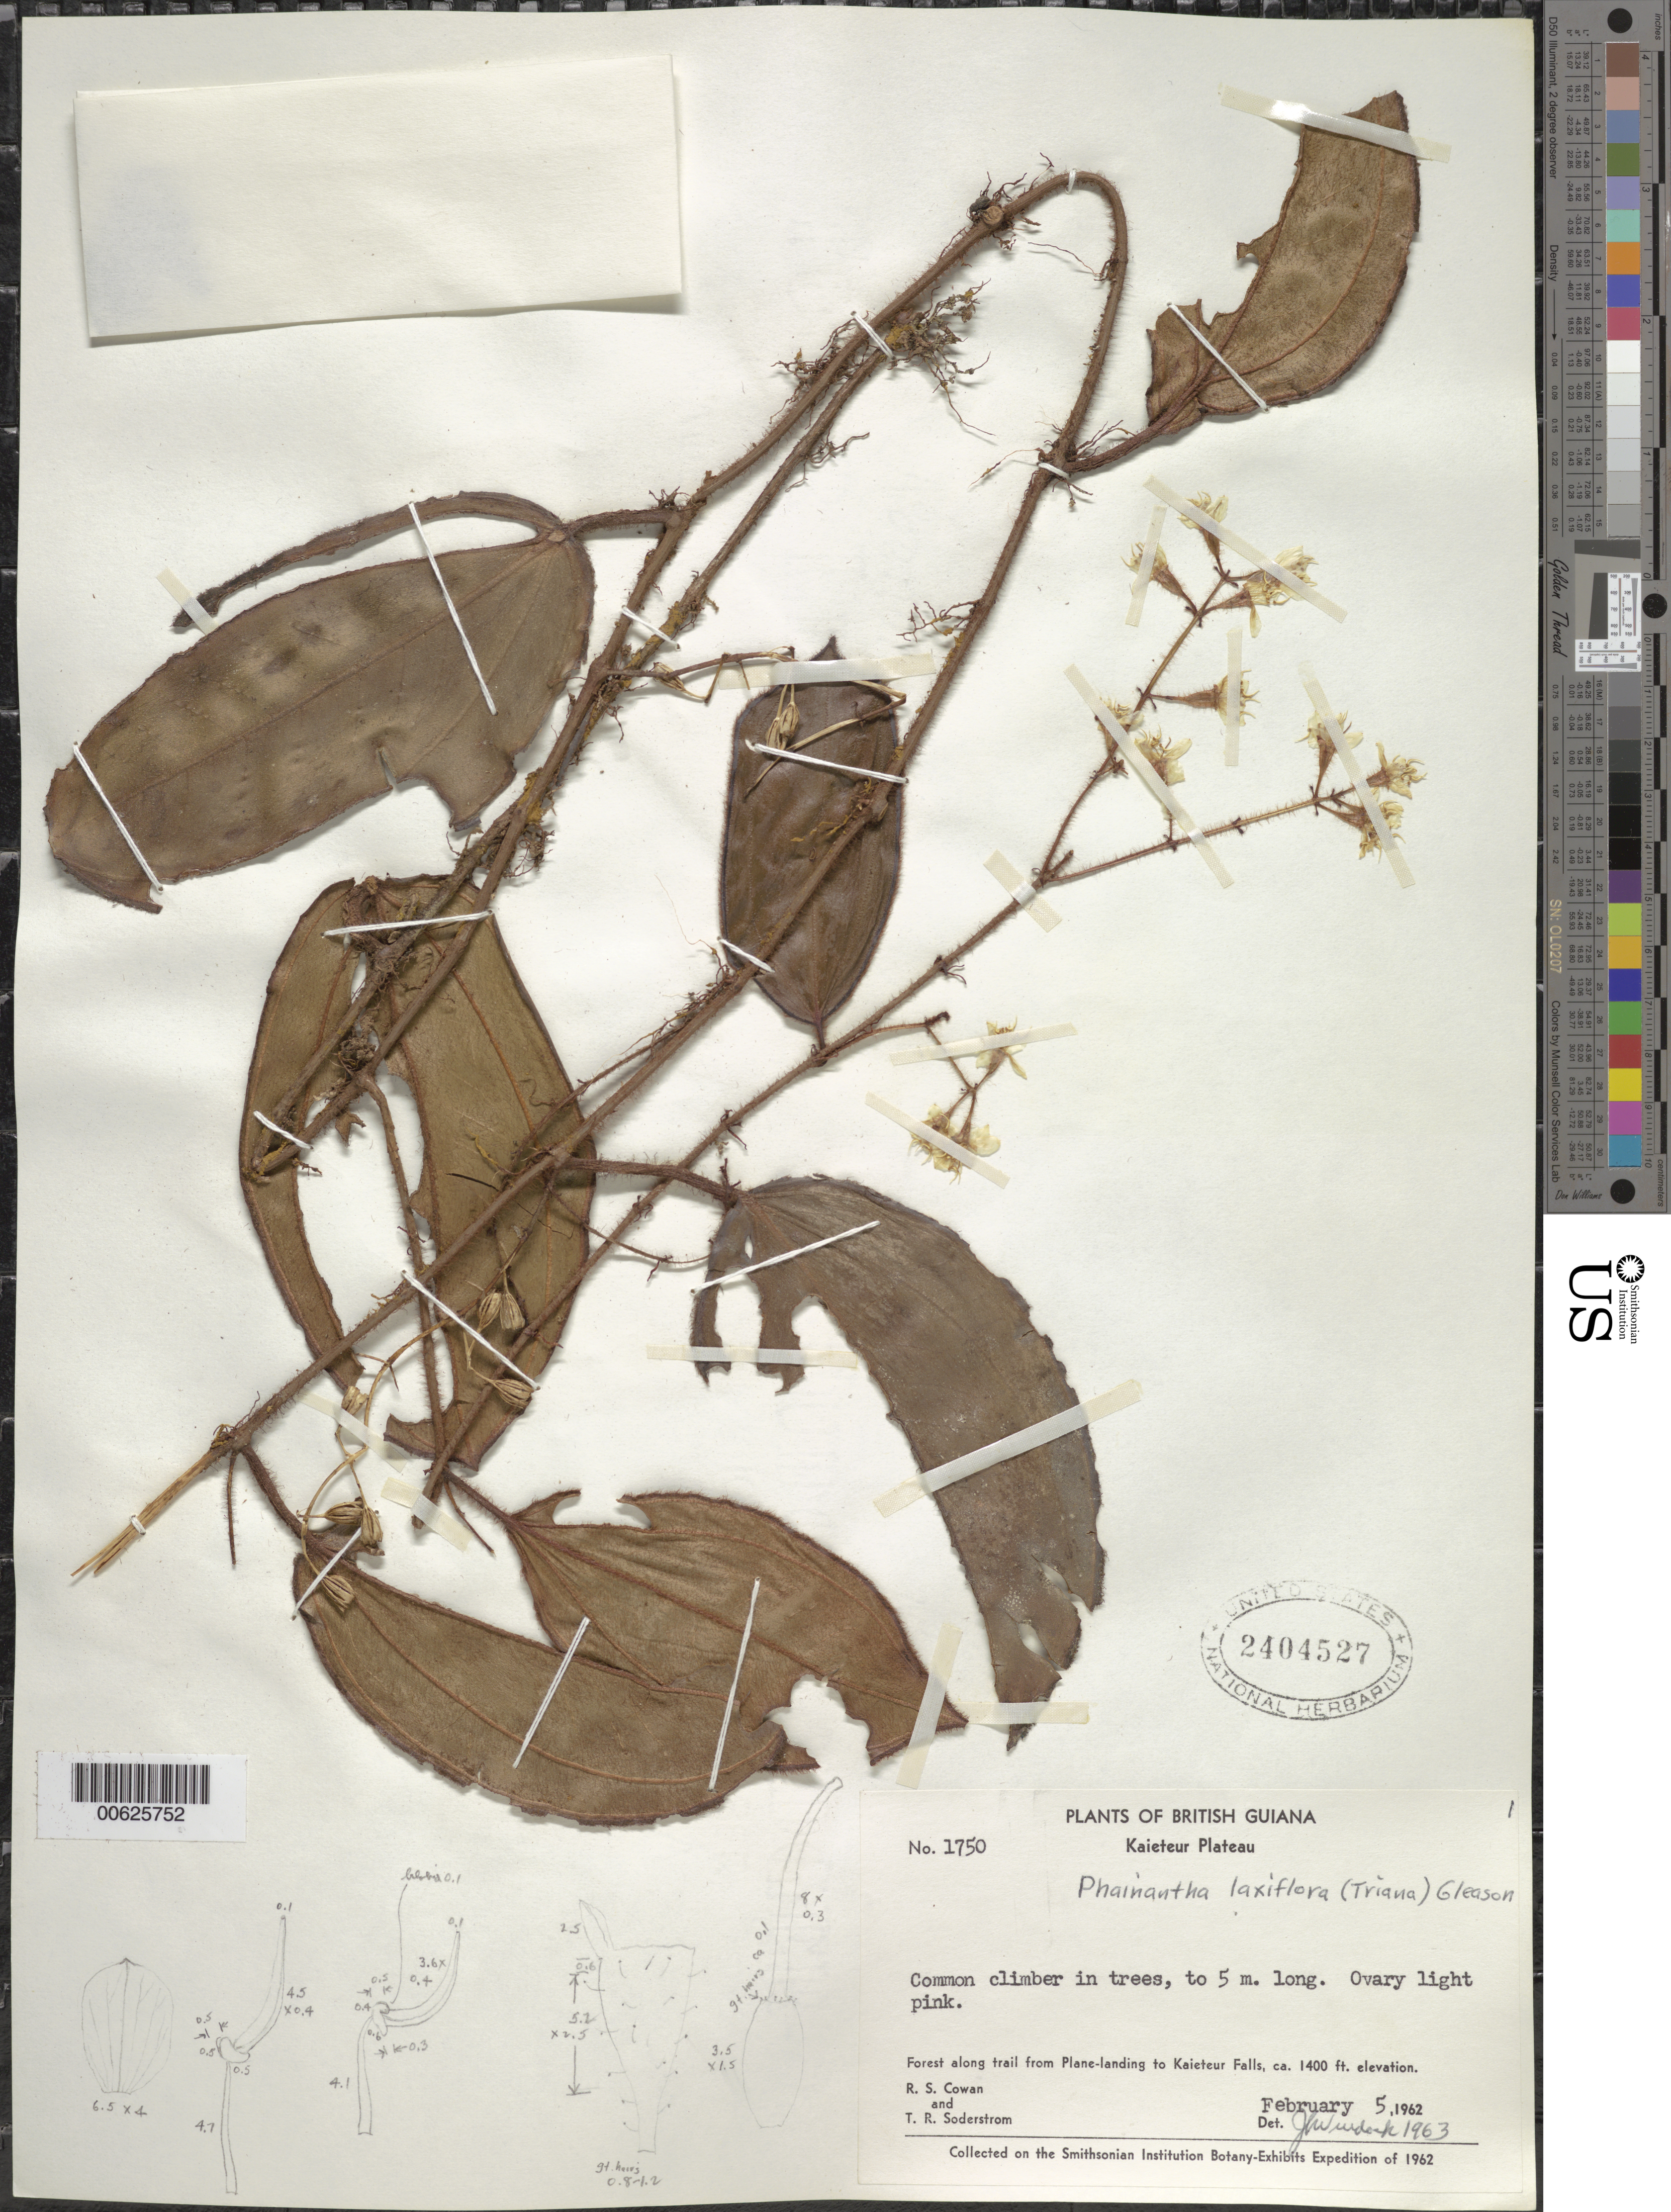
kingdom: Plantae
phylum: Tracheophyta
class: Magnoliopsida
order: Myrtales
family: Melastomataceae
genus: Phainantha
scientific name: Phainantha laxiflora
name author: (Triana) Gleason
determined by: Wurdack, John J., (US), US (UNITED STATES)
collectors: R. S. Cowan & T. R. Soderstrom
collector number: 1750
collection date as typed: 5-Feb-62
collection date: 1962-02-05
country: Guyana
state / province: Potaro-Siparuni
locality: Kaieteur Plateau, along trail from plane landing to Kaieteur Falls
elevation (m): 427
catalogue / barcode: US 2404527